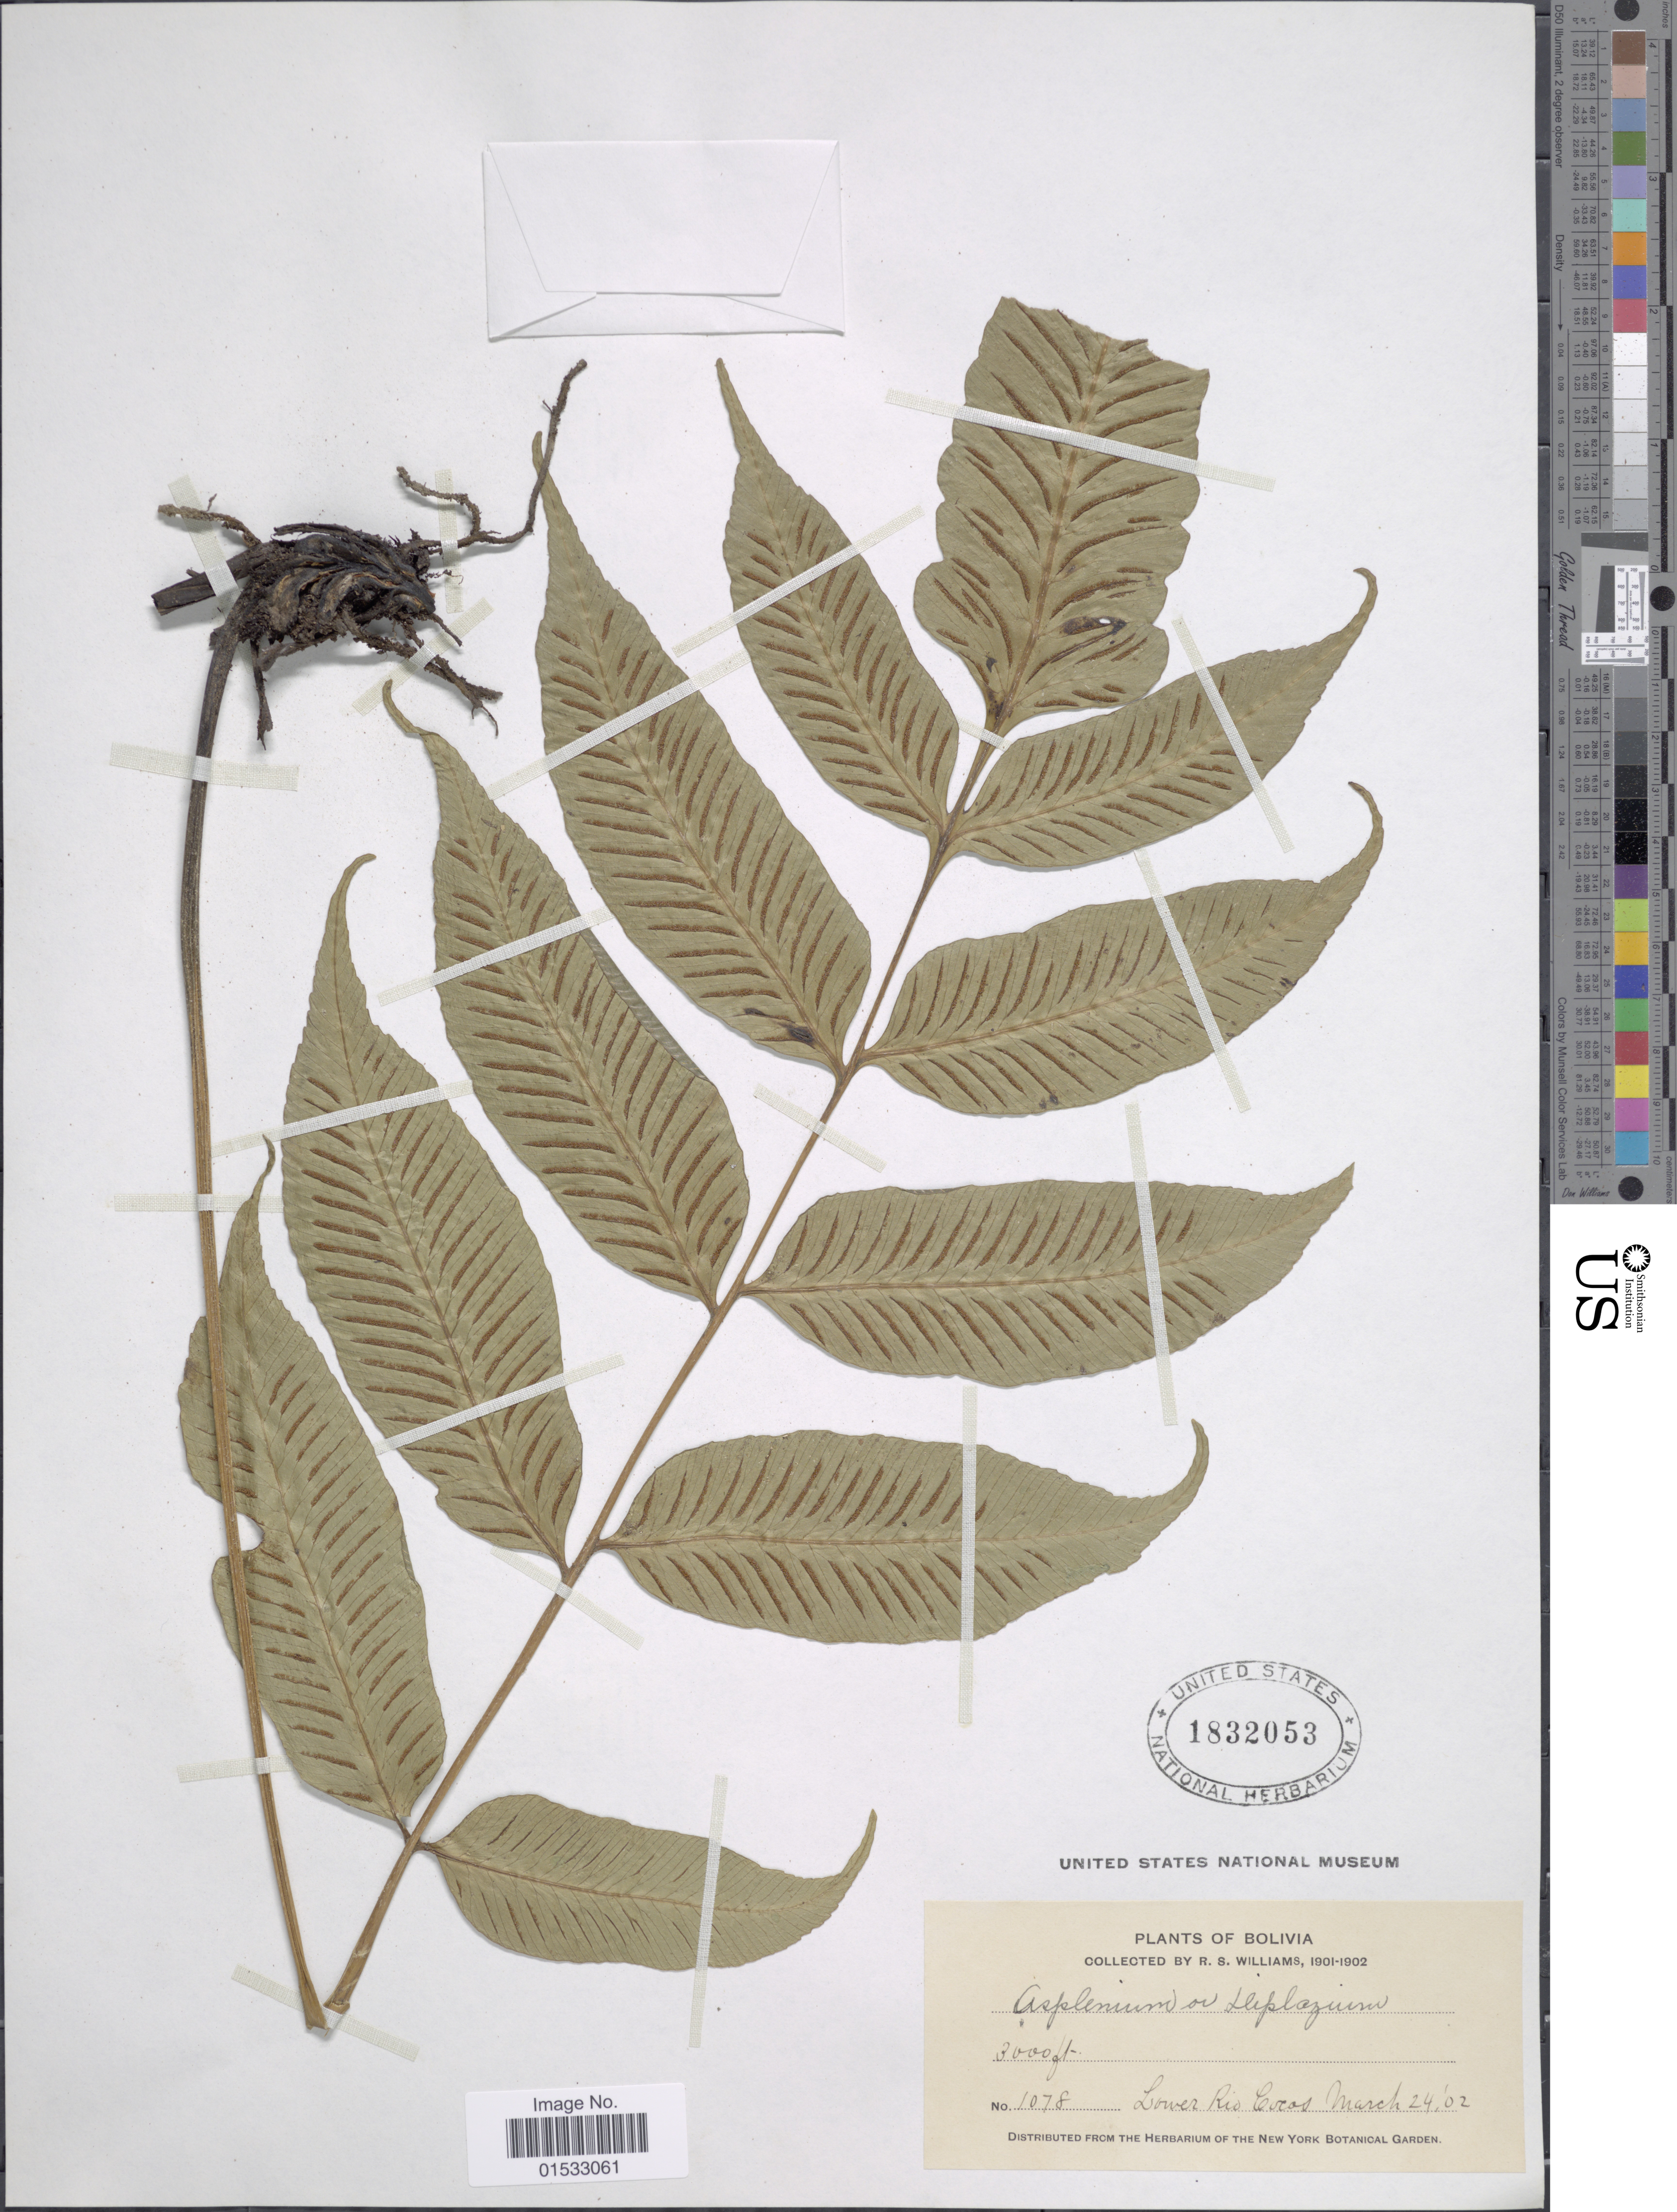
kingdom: Plantae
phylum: Tracheophyta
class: Polypodiopsida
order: Polypodiales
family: Athyriaceae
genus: Diplazium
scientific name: Diplazium roemerianum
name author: (Kunze) C. Presl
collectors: R. S. Williams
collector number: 1078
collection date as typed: March 24, '02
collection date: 1902-03-24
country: Bolivia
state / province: La Paz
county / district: Franz Tamayo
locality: Lower Rio Cocos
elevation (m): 914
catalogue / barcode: US 1832053